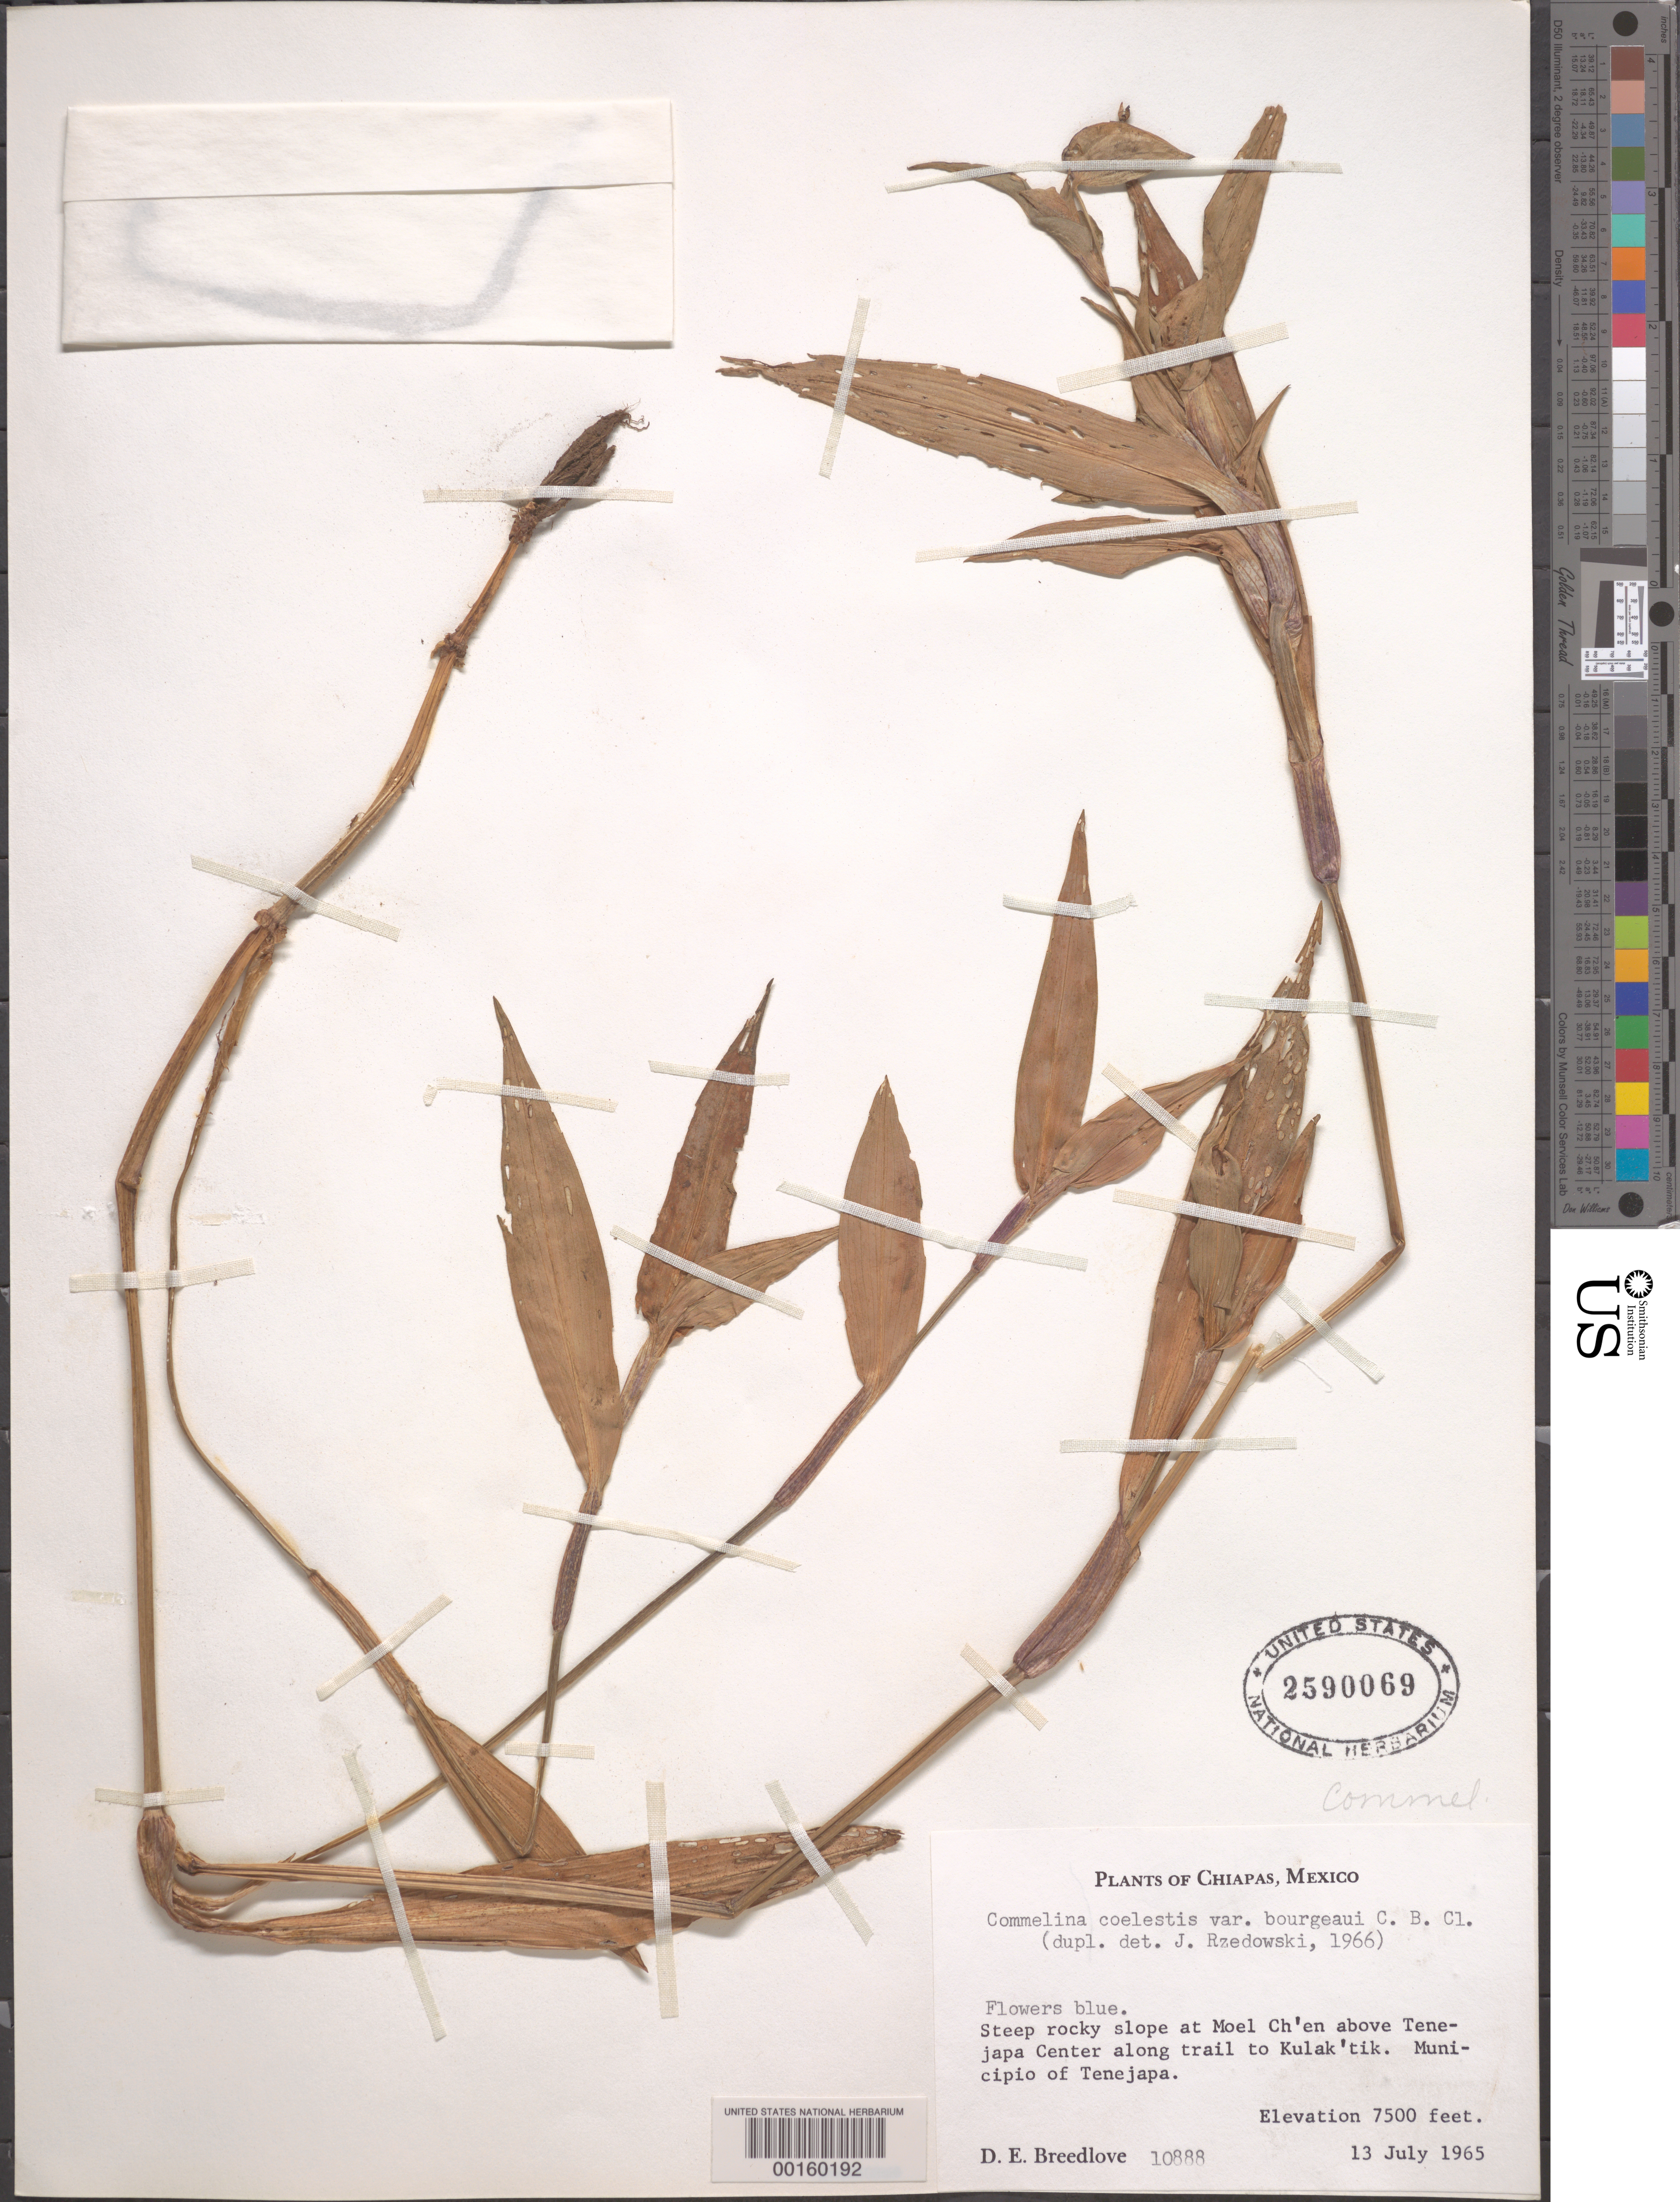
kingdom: Plantae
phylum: Tracheophyta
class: Liliopsida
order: Commelinales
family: Commelinaceae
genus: Commelina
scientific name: Commelina coelestis var. bourgeaui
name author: C.B. Clarke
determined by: Rzedowski, J.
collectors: D. E. Breedlove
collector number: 10888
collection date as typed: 13 Jul 1965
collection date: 1965-07-13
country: Mexico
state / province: Chiapas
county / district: Tenejapa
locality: Moel ch'en, above Tenejapa center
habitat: Steep rocky slope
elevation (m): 2288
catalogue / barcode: US 2590069